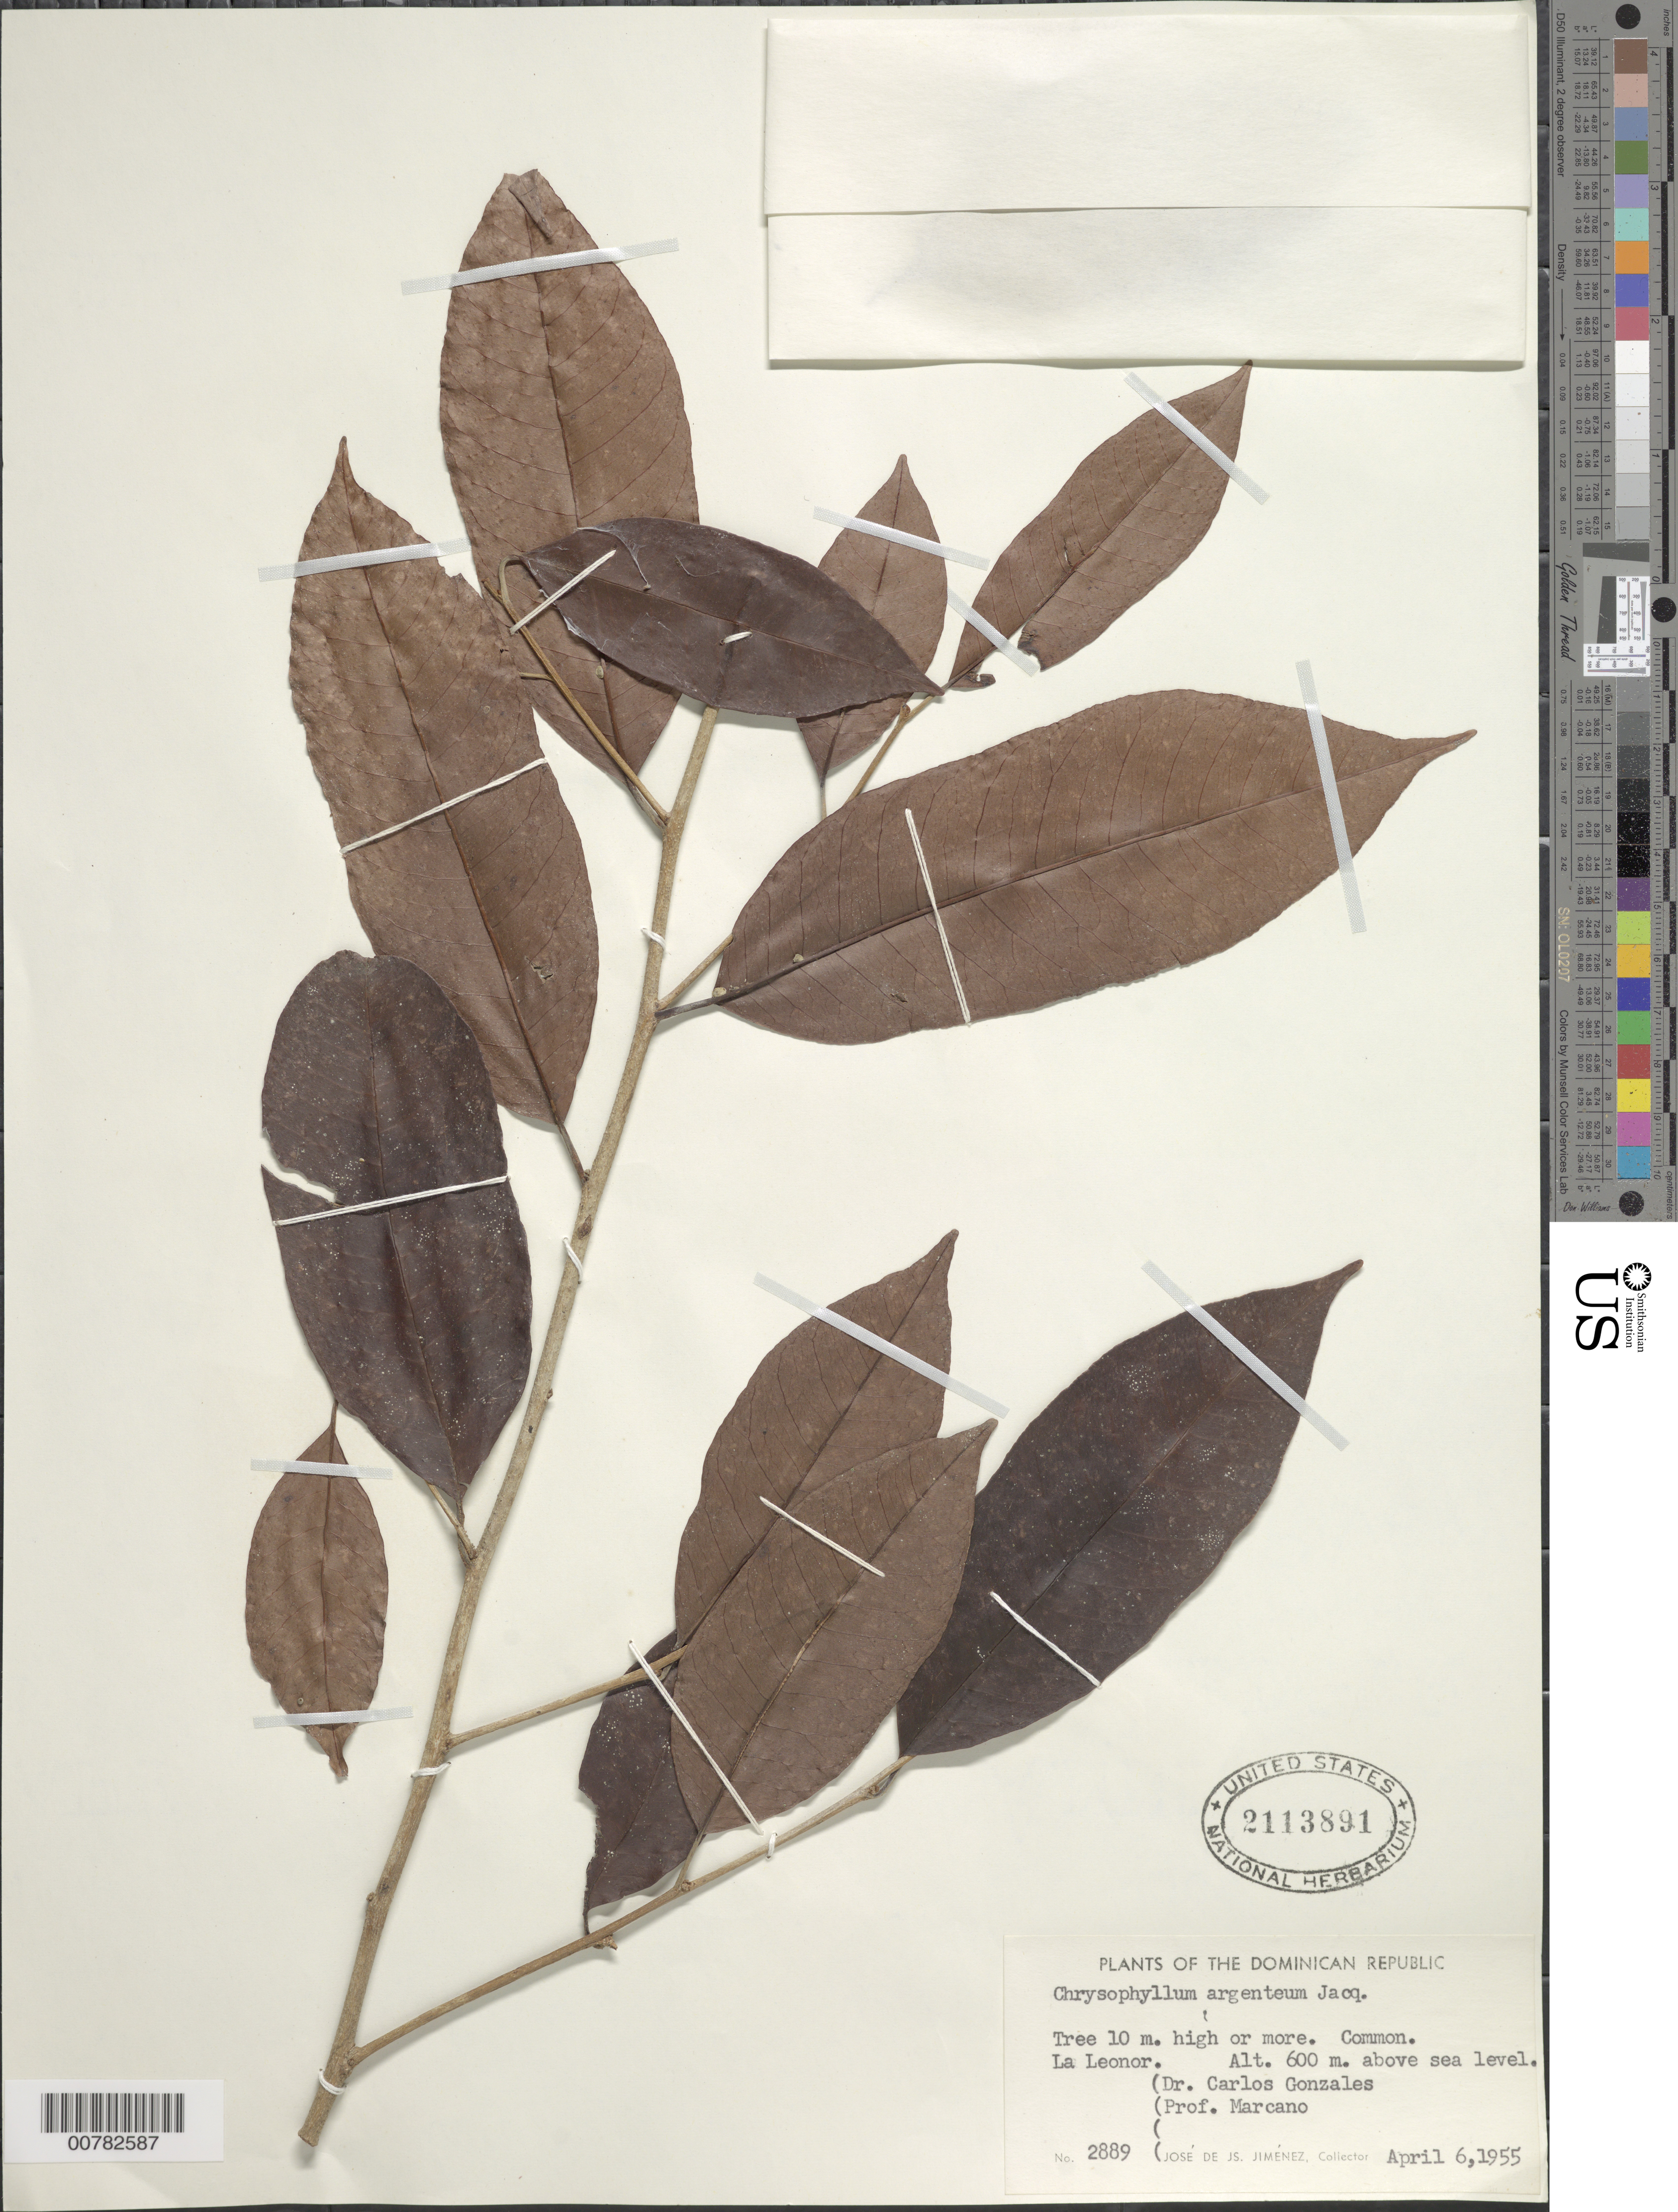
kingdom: Plantae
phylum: Tracheophyta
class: Magnoliopsida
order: Ericales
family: Sapotaceae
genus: Chrysophyllum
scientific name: Chrysophyllum argenteum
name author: Jacq.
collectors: C. Gonzalez, E. J. Marcano F. & J. J. Jiménez Almonte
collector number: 2889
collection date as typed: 06 Apr 1955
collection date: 1955-04-06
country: Dominican Republic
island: Hispaniola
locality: La Leonor.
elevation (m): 600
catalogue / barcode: US 2113891